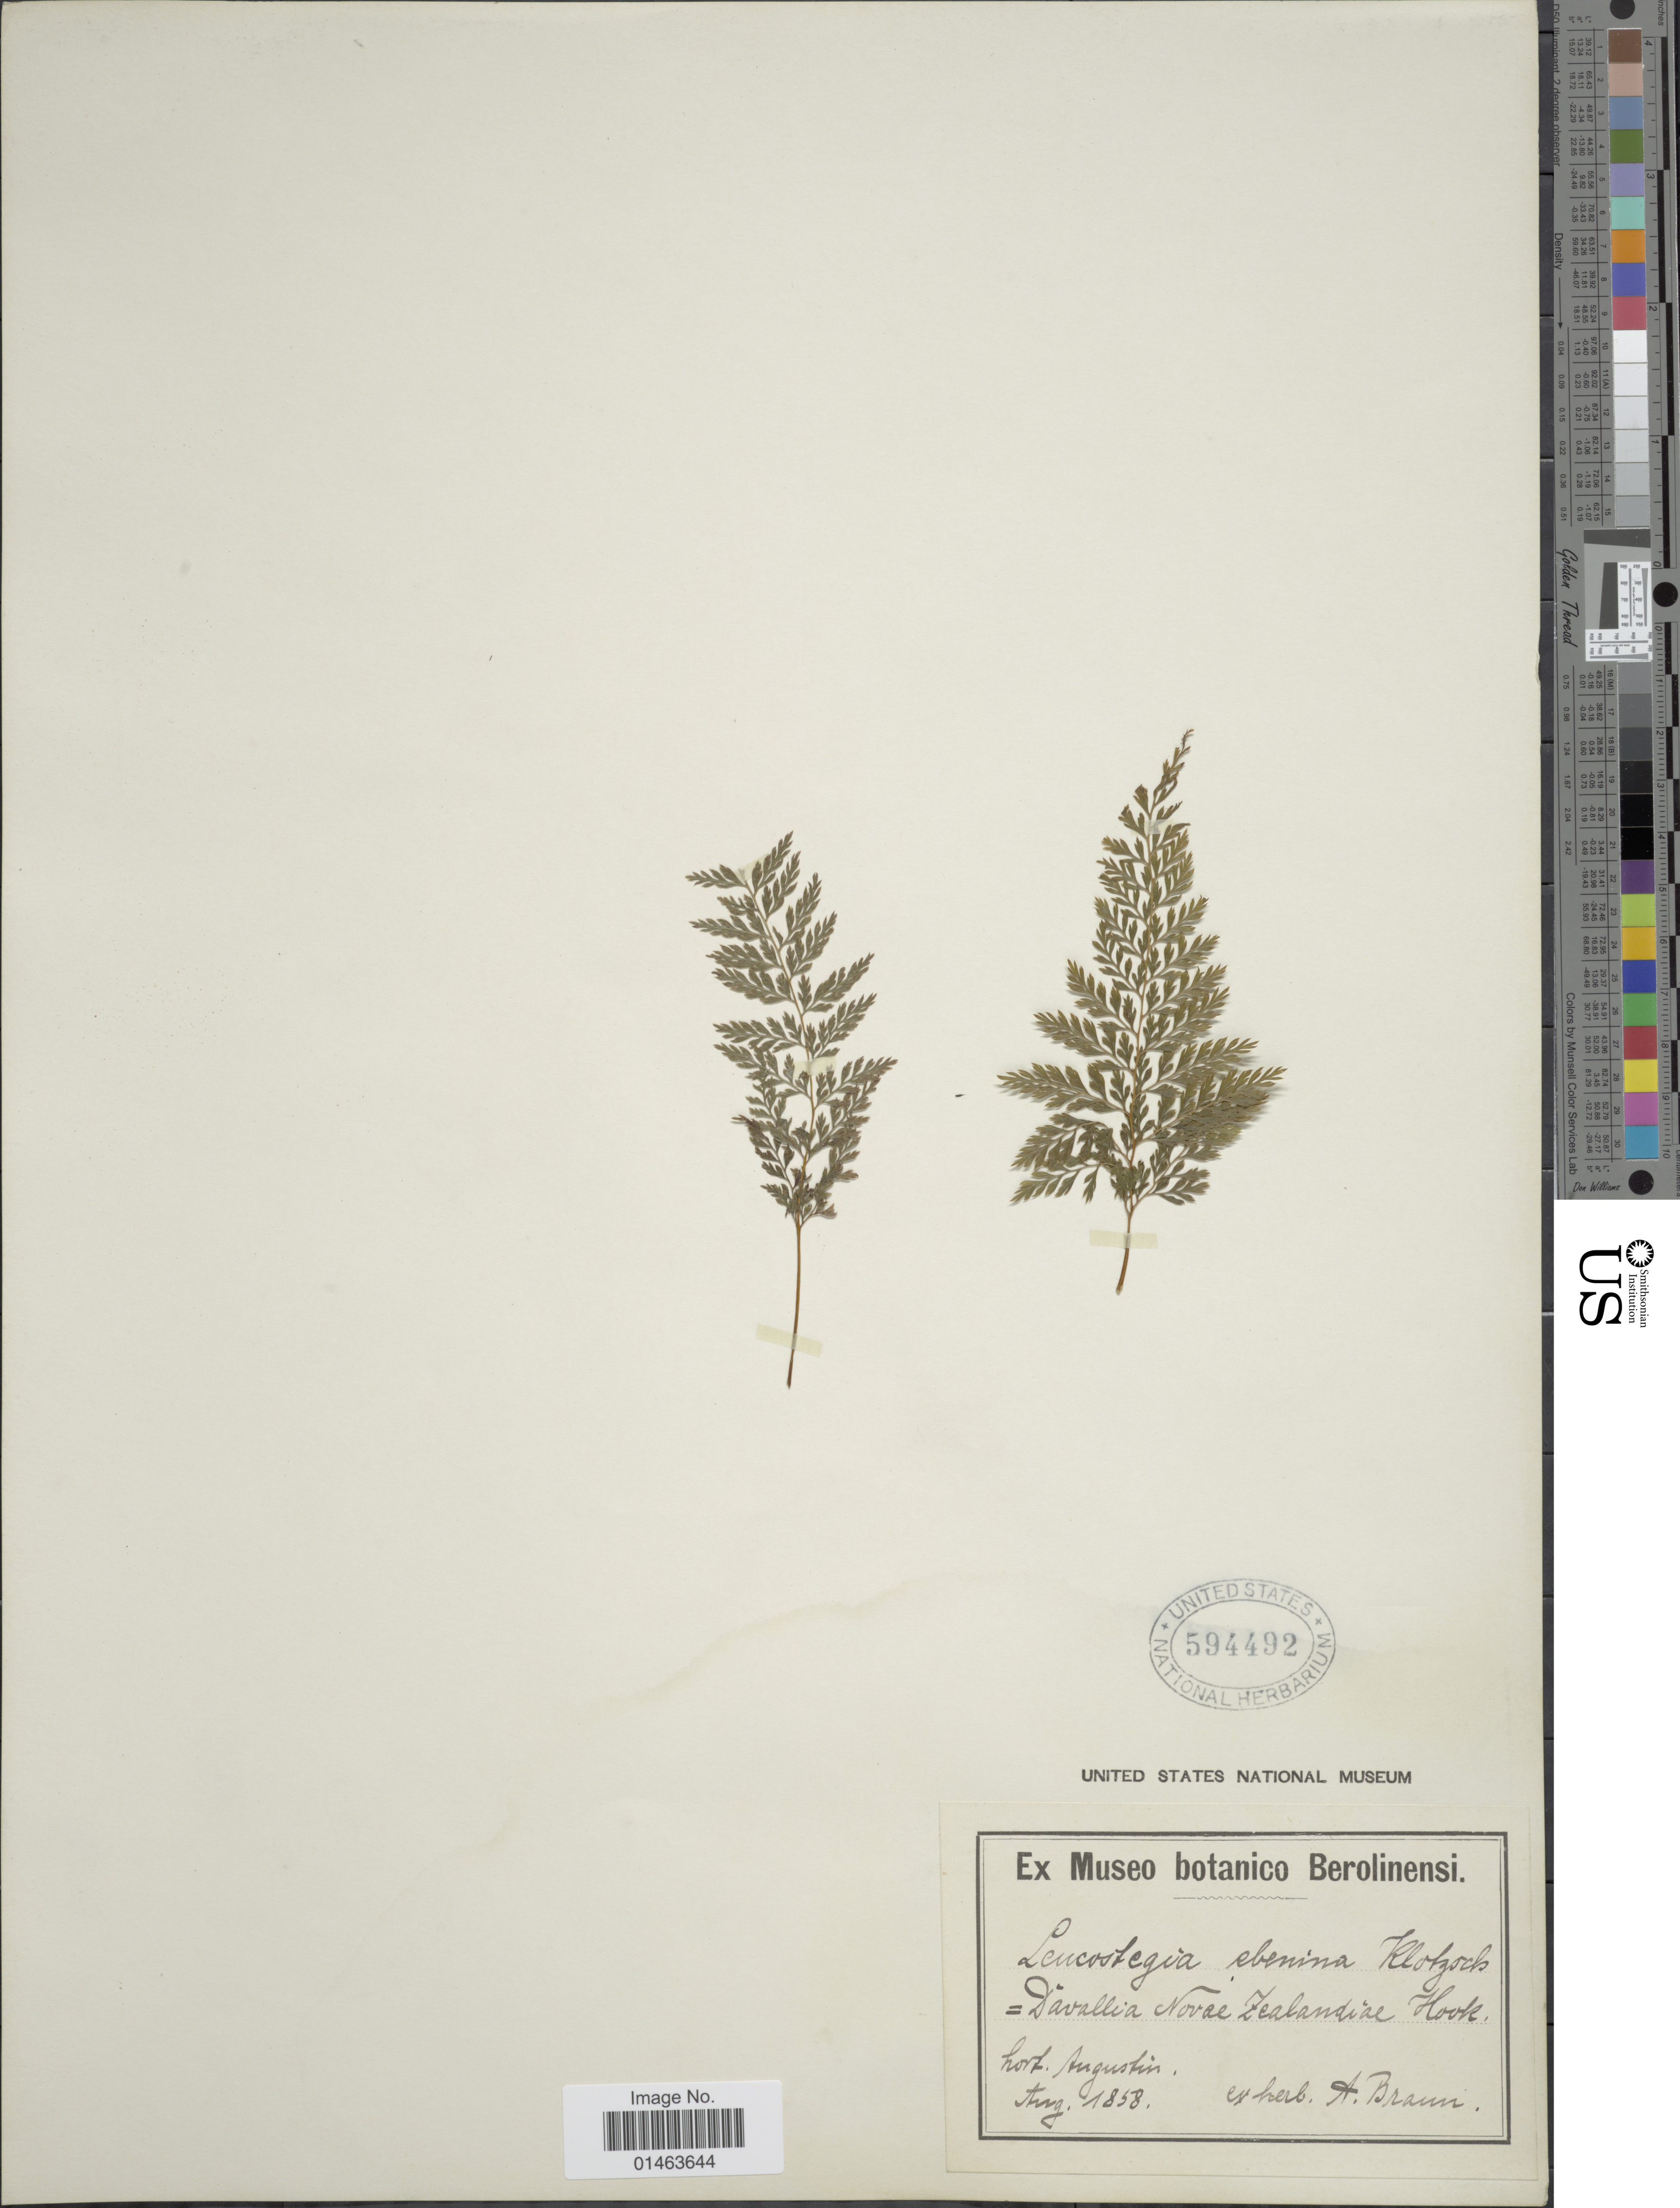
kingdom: Plantae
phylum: Tracheophyta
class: Polypodiopsida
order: Polypodiales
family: Dennstaedtiaceae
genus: Leptolepia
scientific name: Leptolepia novae-zelandiae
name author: (Colenso) Mett. ex Diels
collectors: ex herb. A. Braum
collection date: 1858-08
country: New Zealand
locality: Port Augustin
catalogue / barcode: US 594492